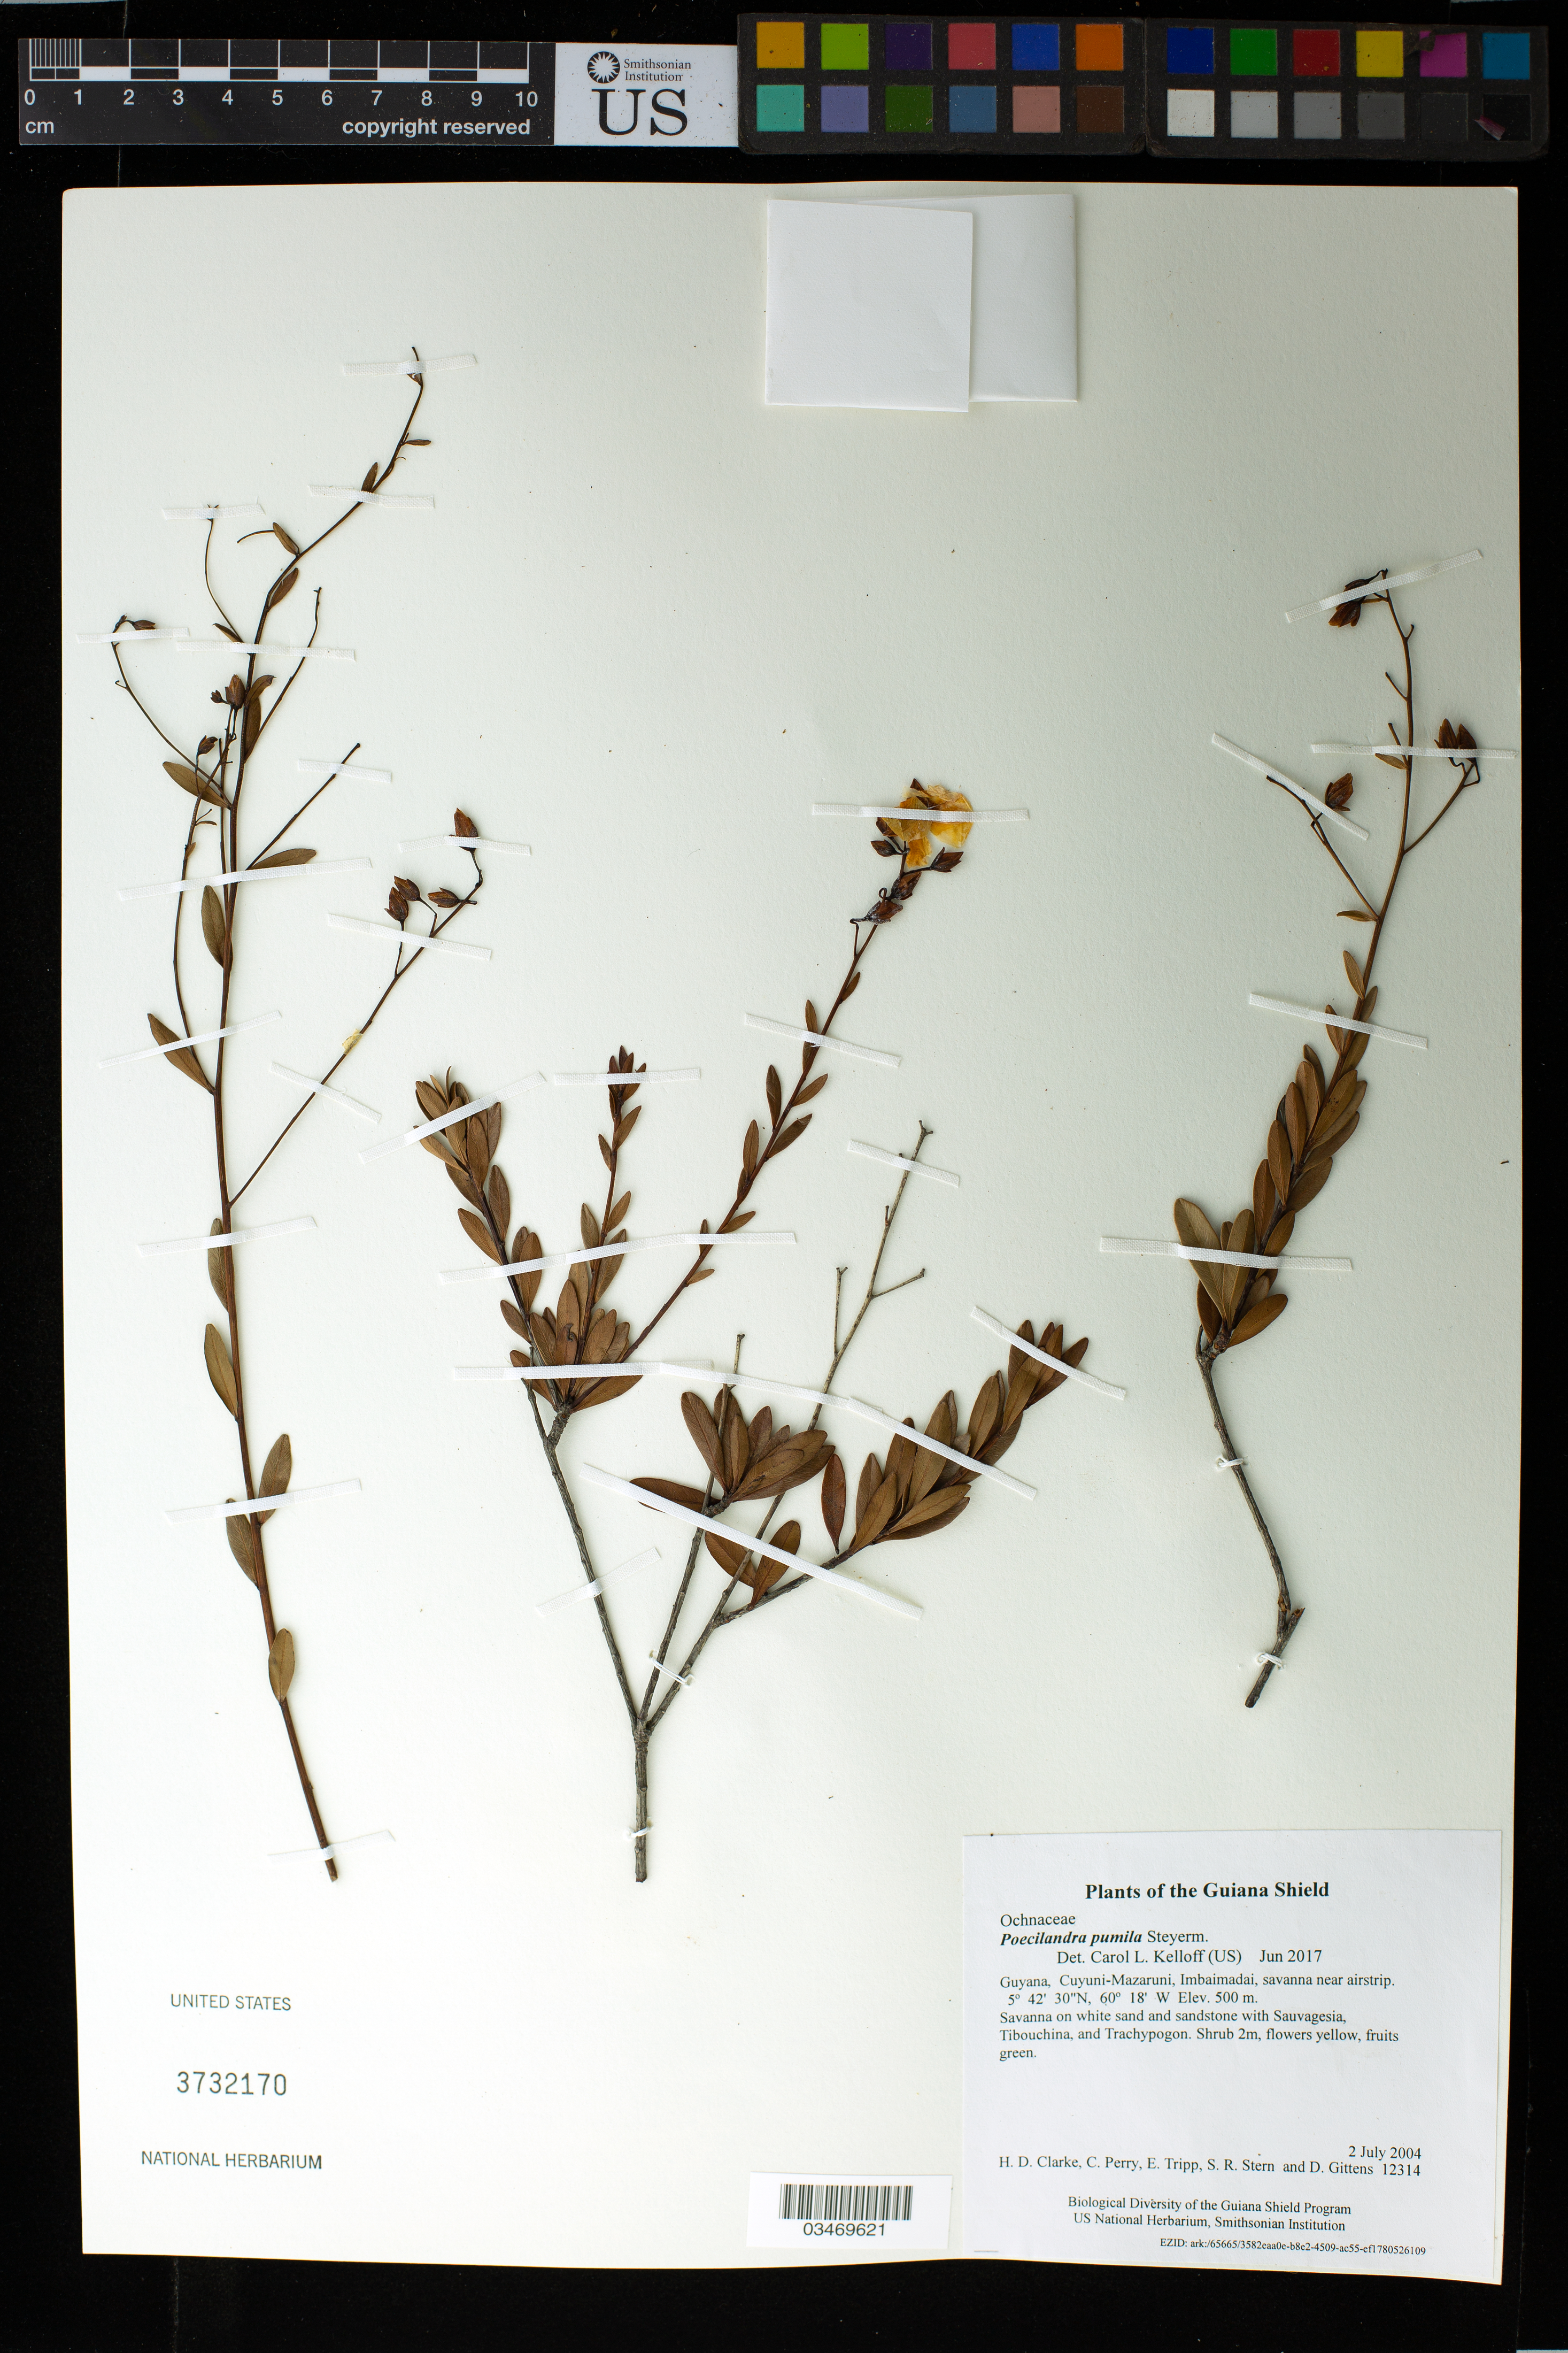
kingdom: Plantae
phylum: Tracheophyta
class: Magnoliopsida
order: Malpighiales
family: Ochnaceae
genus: Poecilandra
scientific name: Poecilandra pumila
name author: Steyerm.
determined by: Kelloff, Carol L., (US), Smithsonian Institution - National Museum of Natural History (UNITED STATES)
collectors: H. D. Clarke, C. Perry, E. Tripp, S. R. Stern & D. Gittens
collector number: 12314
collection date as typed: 2 July 2004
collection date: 2004-07-02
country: Guyana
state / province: Cuyuni-Mazaruni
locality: Imbaimadai, savanna near airstrip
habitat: Savanna on white sand and sandstone with Sauvagesia, Tibouchina, and Trachypogon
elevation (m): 500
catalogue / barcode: US 3732170